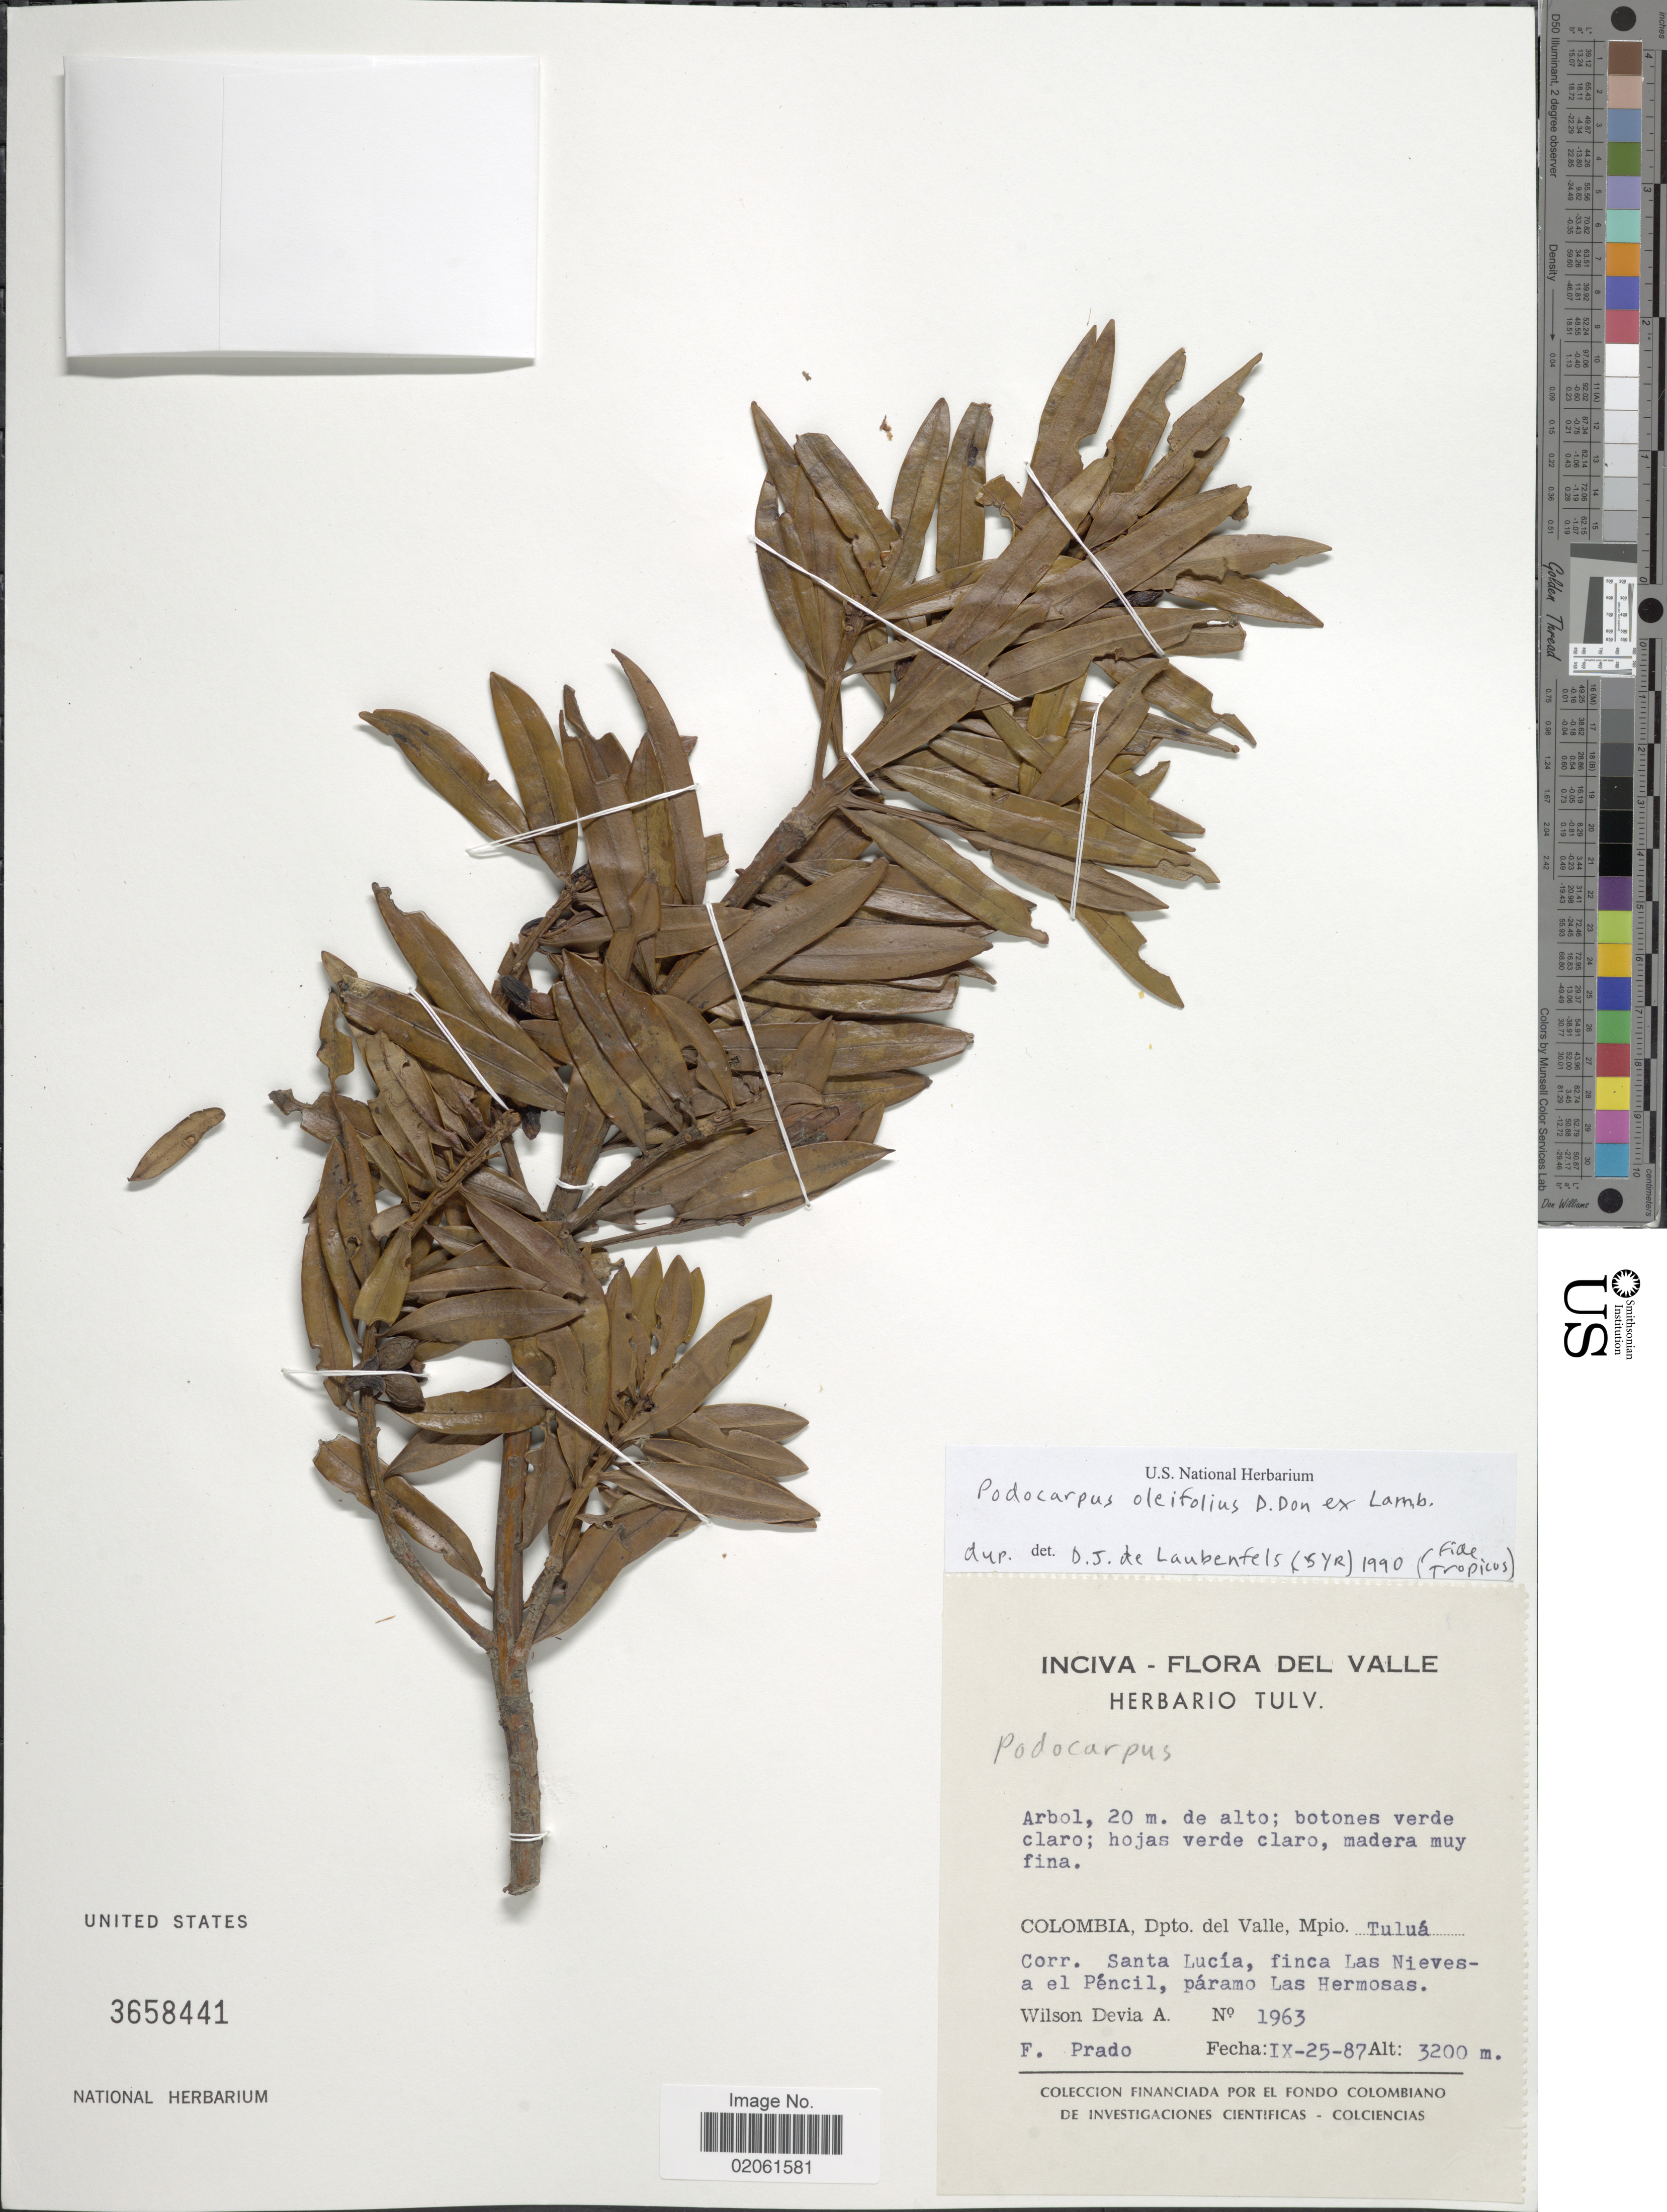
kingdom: Plantae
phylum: Tracheophyta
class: Pinopsida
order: Pinales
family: Podocarpaceae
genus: Podocarpus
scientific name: Podocarpus oleifolius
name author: D. Don ex Lamb.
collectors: W. Devia A. & A. L. Prado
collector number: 1963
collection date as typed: Transcribed d/m/y: 25/9/87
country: Colombia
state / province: Valle del Cauca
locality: Colombia, Dpto. del Valle, Mpio. Tulua, Corr. Santa Lucia, finca Las Nieves a el Pencil, paramo Las Hermosas.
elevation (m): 3200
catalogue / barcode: US 3658441